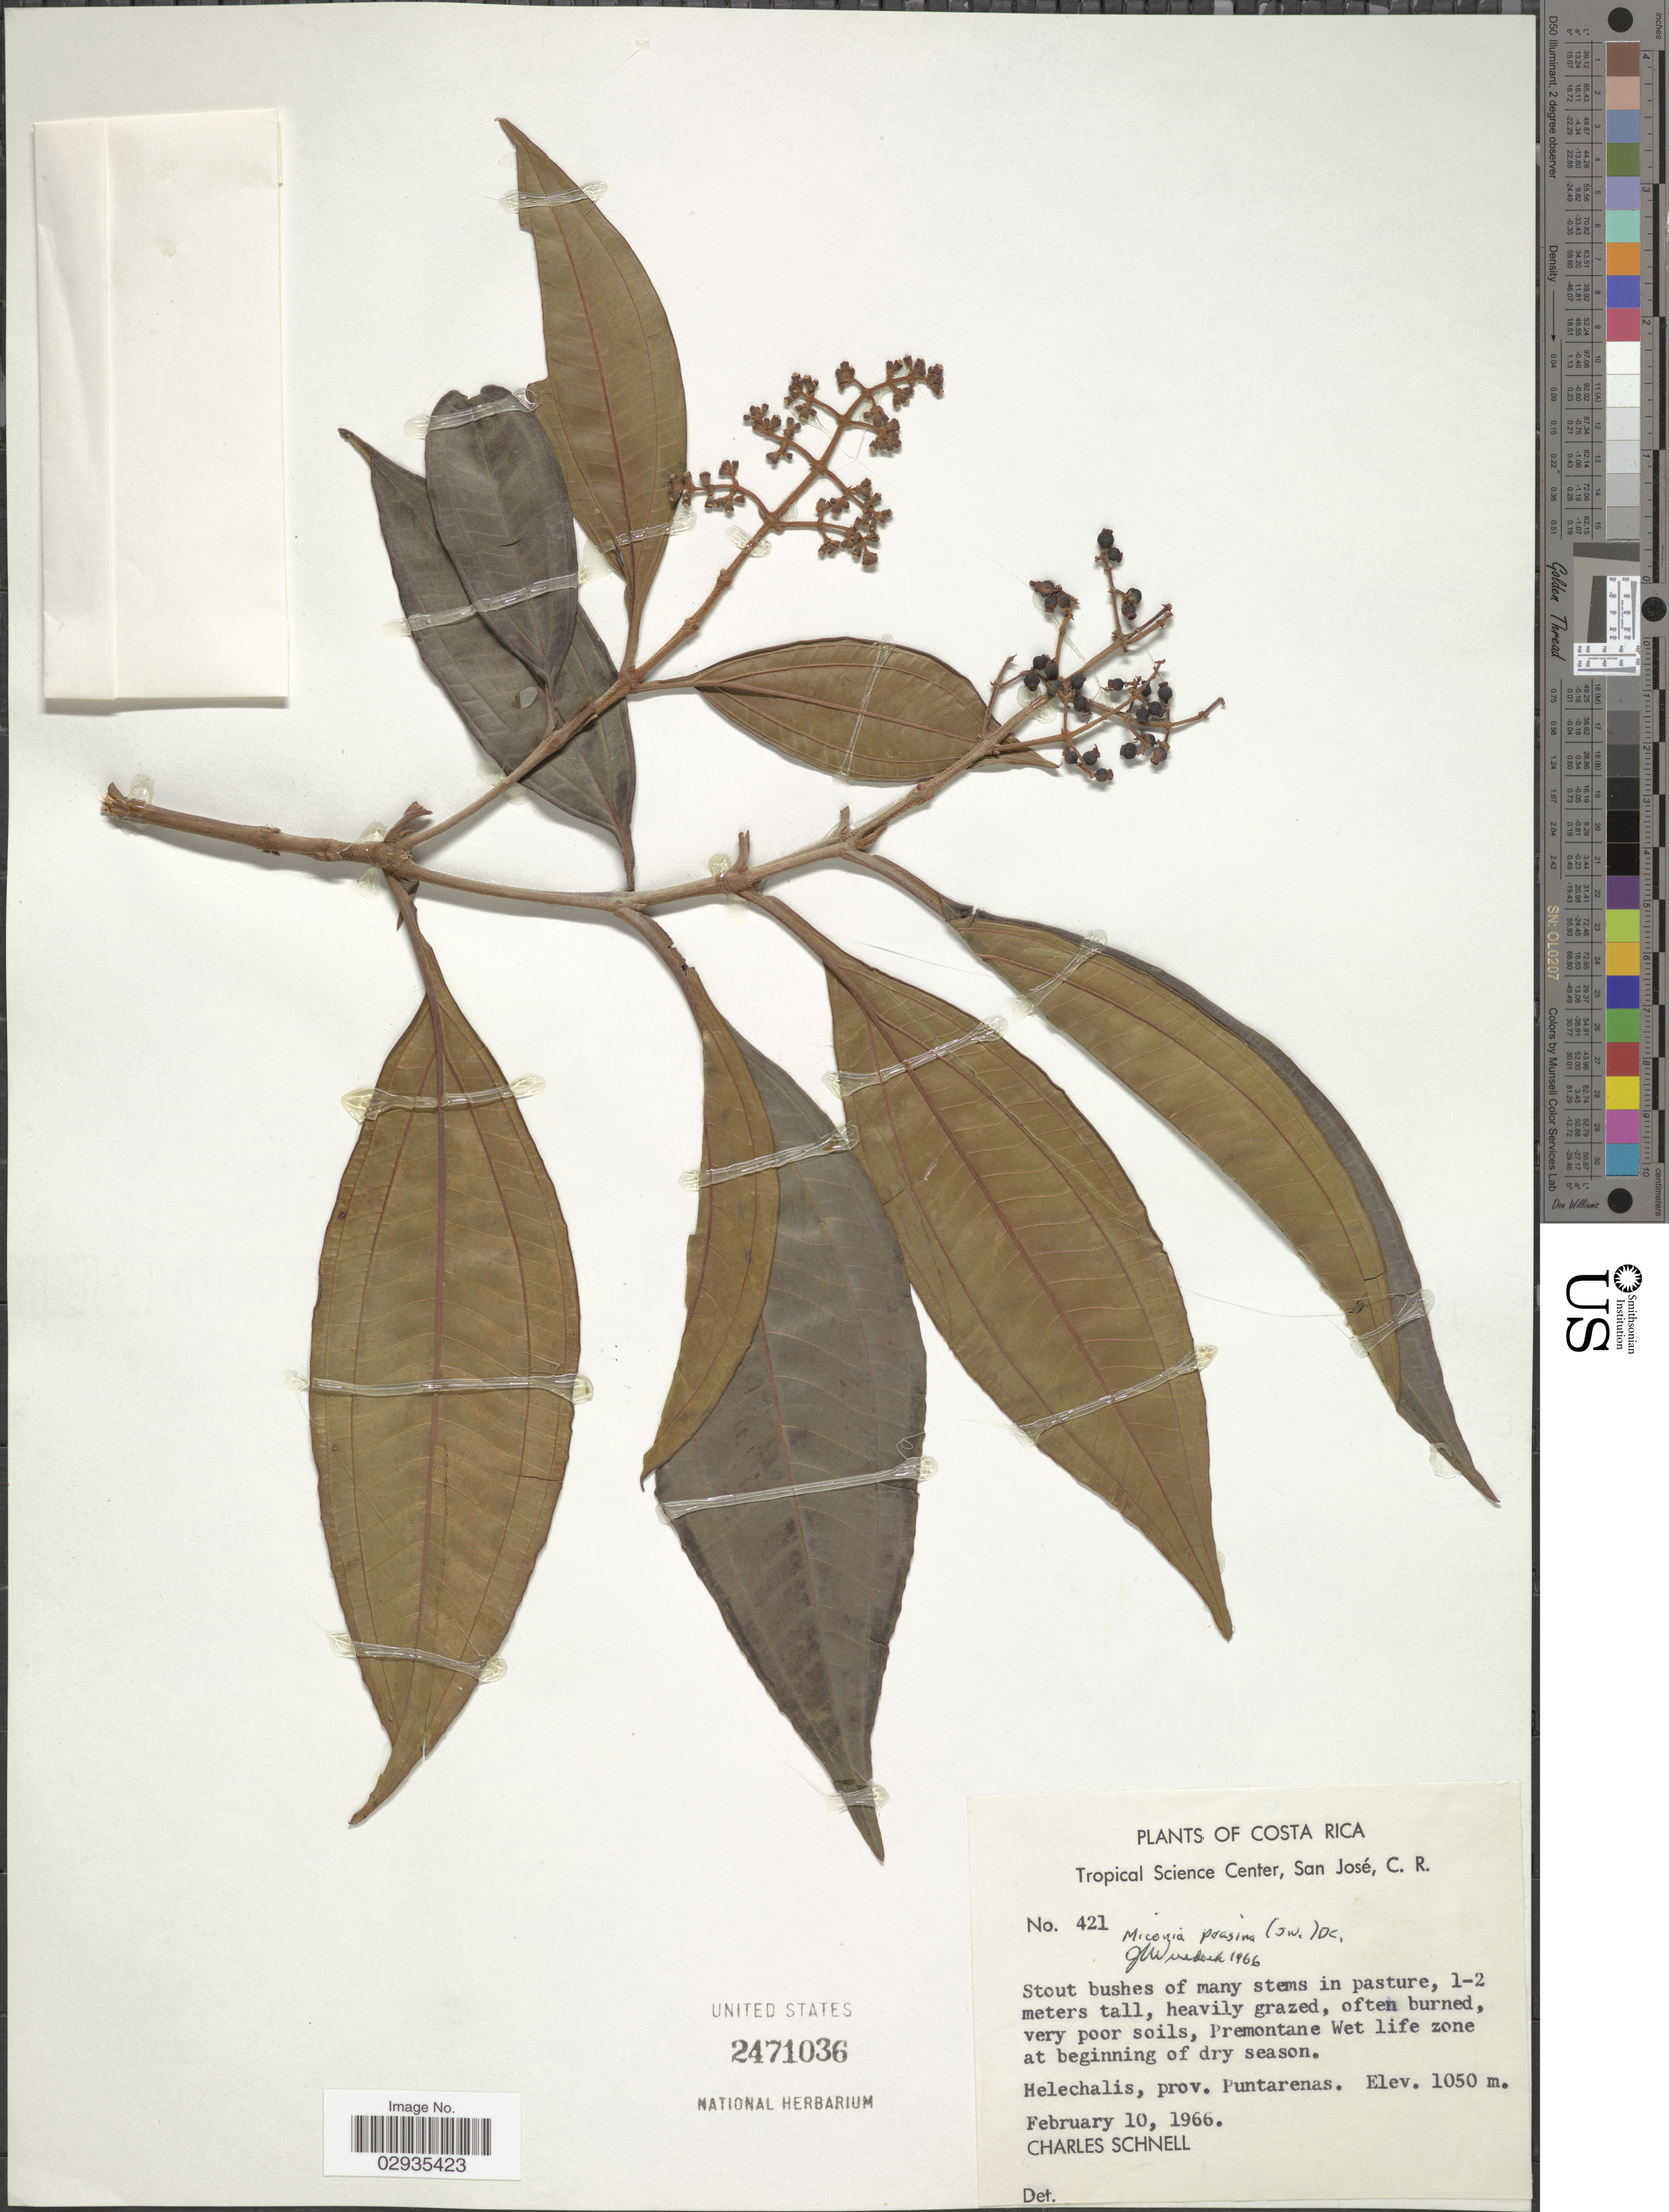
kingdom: Plantae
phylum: Tracheophyta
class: Magnoliopsida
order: Myrtales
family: Melastomataceae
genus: Miconia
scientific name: Miconia prasina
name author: (Sw.) DC.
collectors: C. Schnell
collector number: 421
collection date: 1966-02-10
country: Costa Rica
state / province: Puntarenas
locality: Premontane Wet life zone at beginning of dry season, Helechalis.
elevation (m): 1050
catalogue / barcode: US 2471036